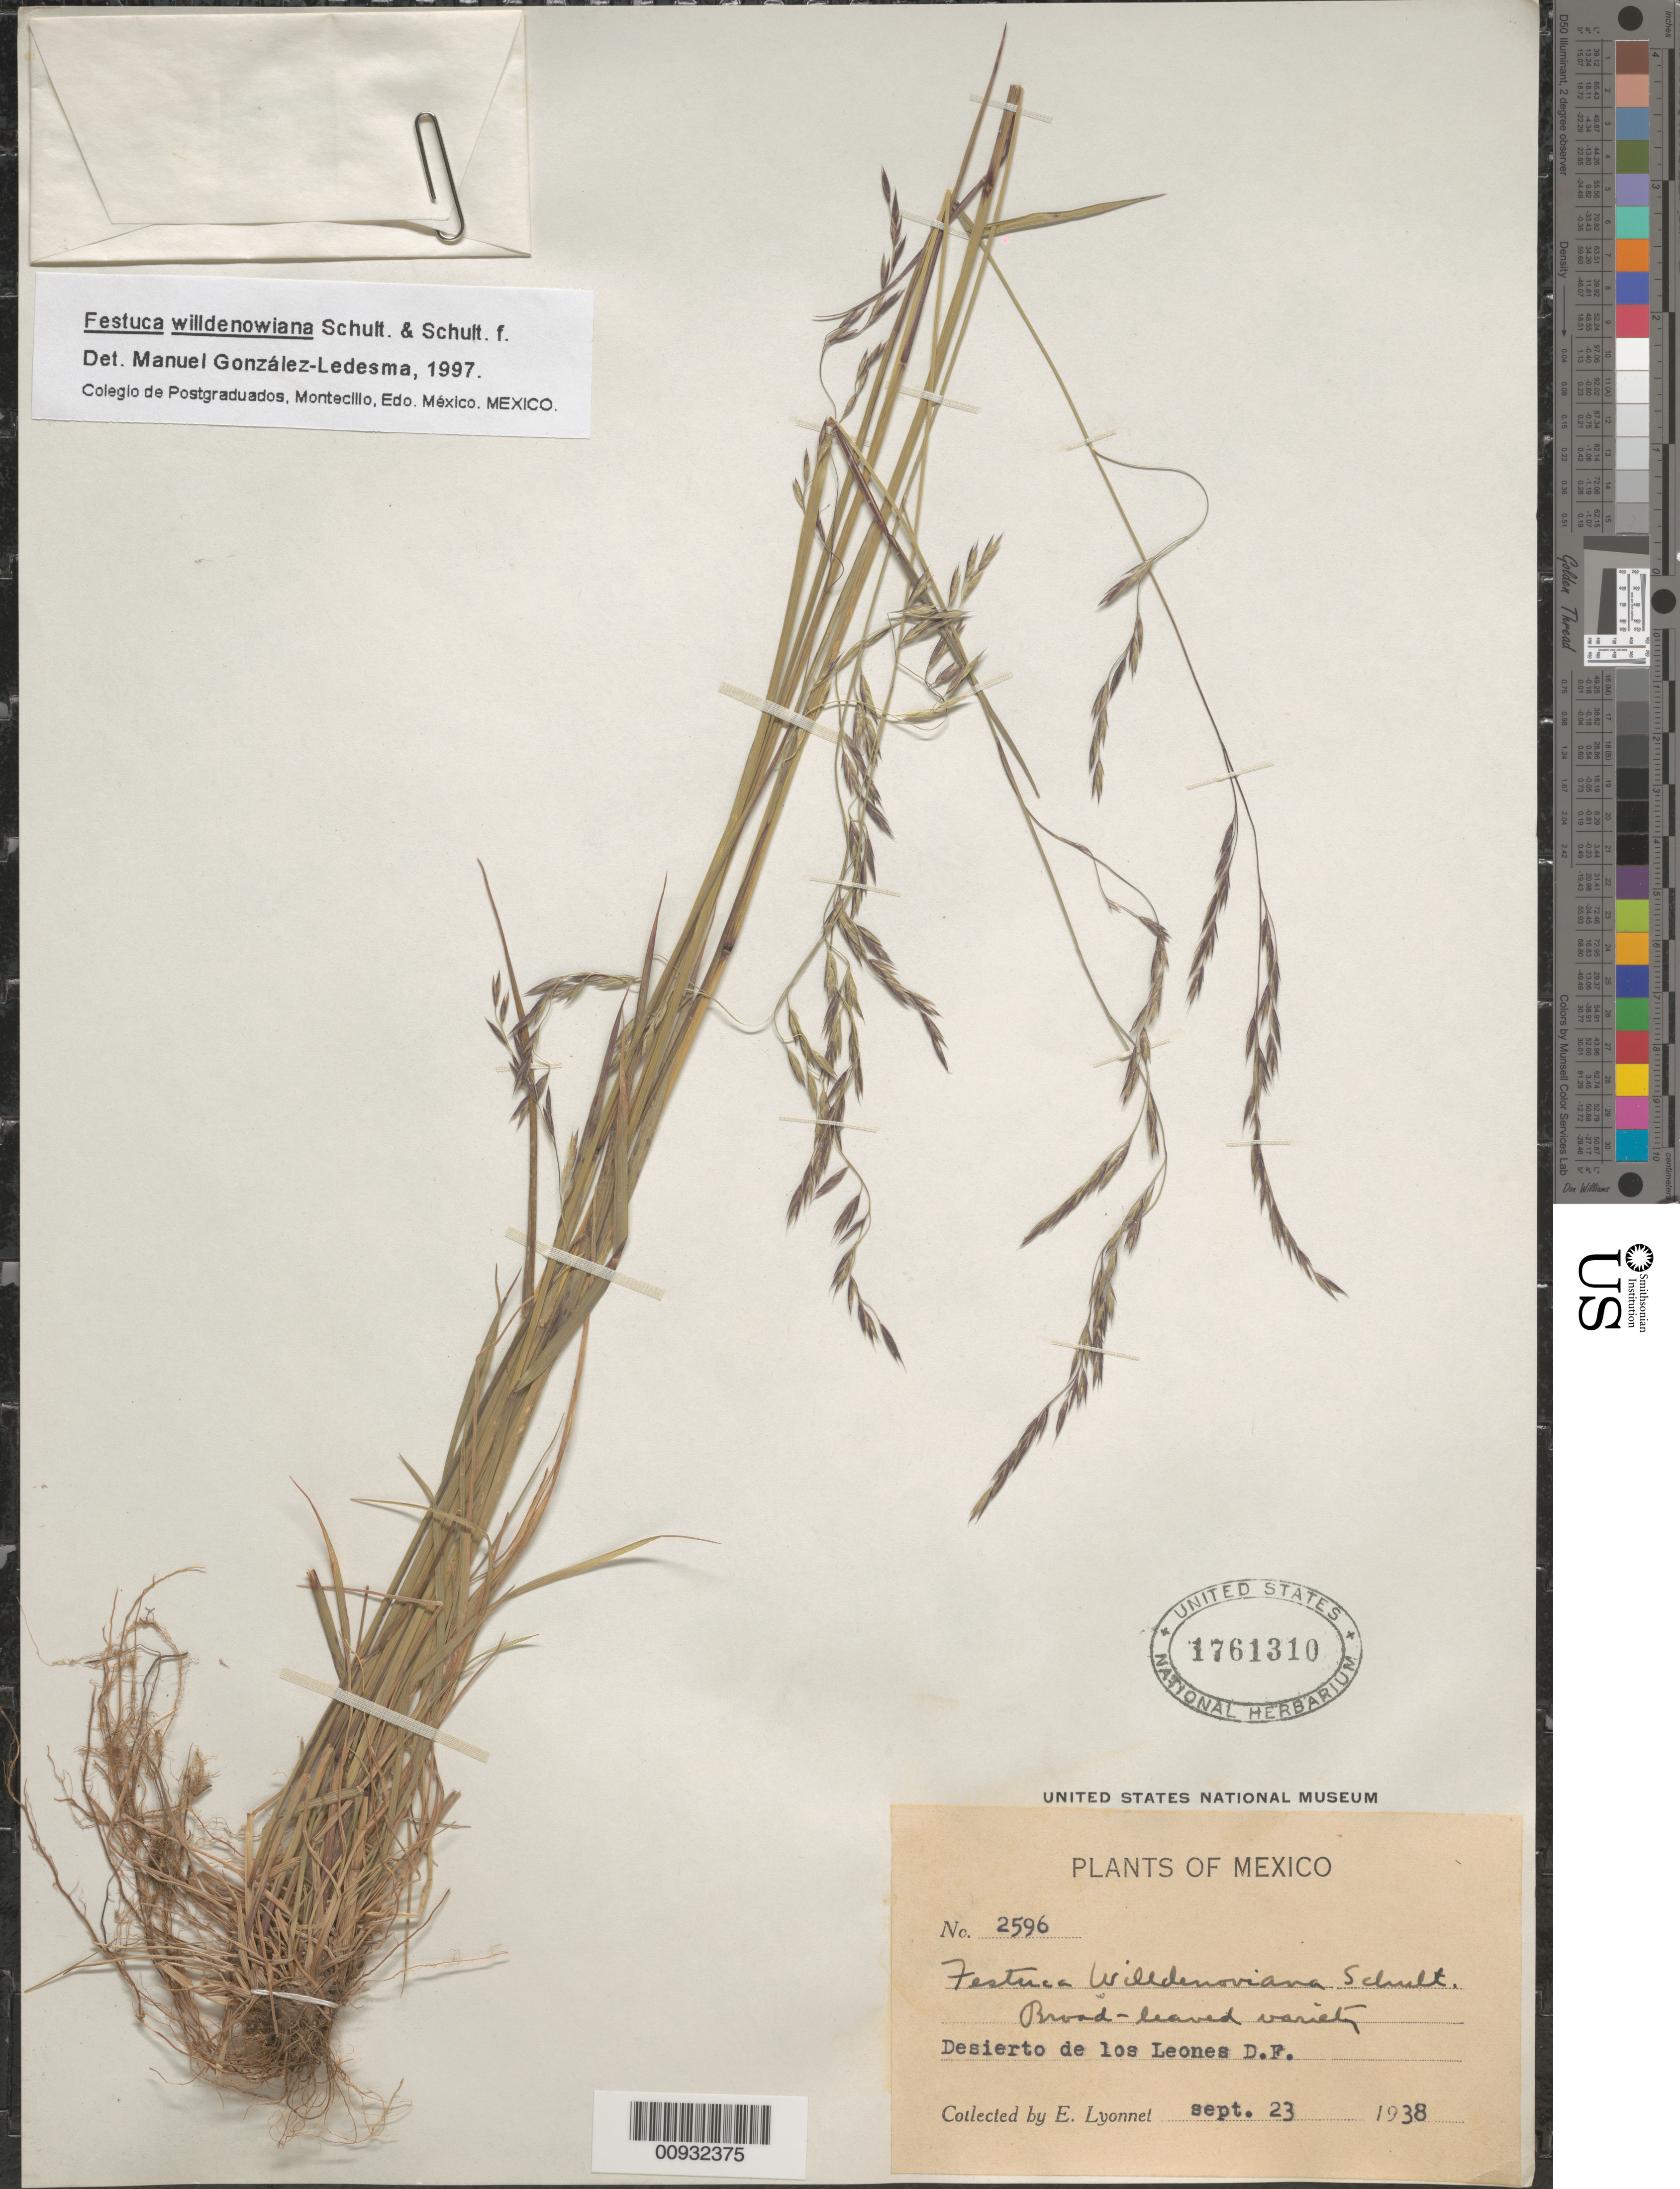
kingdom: Plantae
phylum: Tracheophyta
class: Liliopsida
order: Poales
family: Poaceae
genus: Festuca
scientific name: Festuca willdenowiana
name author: Schult. & Schult. f.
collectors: Bro. E. Lyonnet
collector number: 2596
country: Mexico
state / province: Distrito Federal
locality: Desierto de los Leones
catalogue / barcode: US 1761310